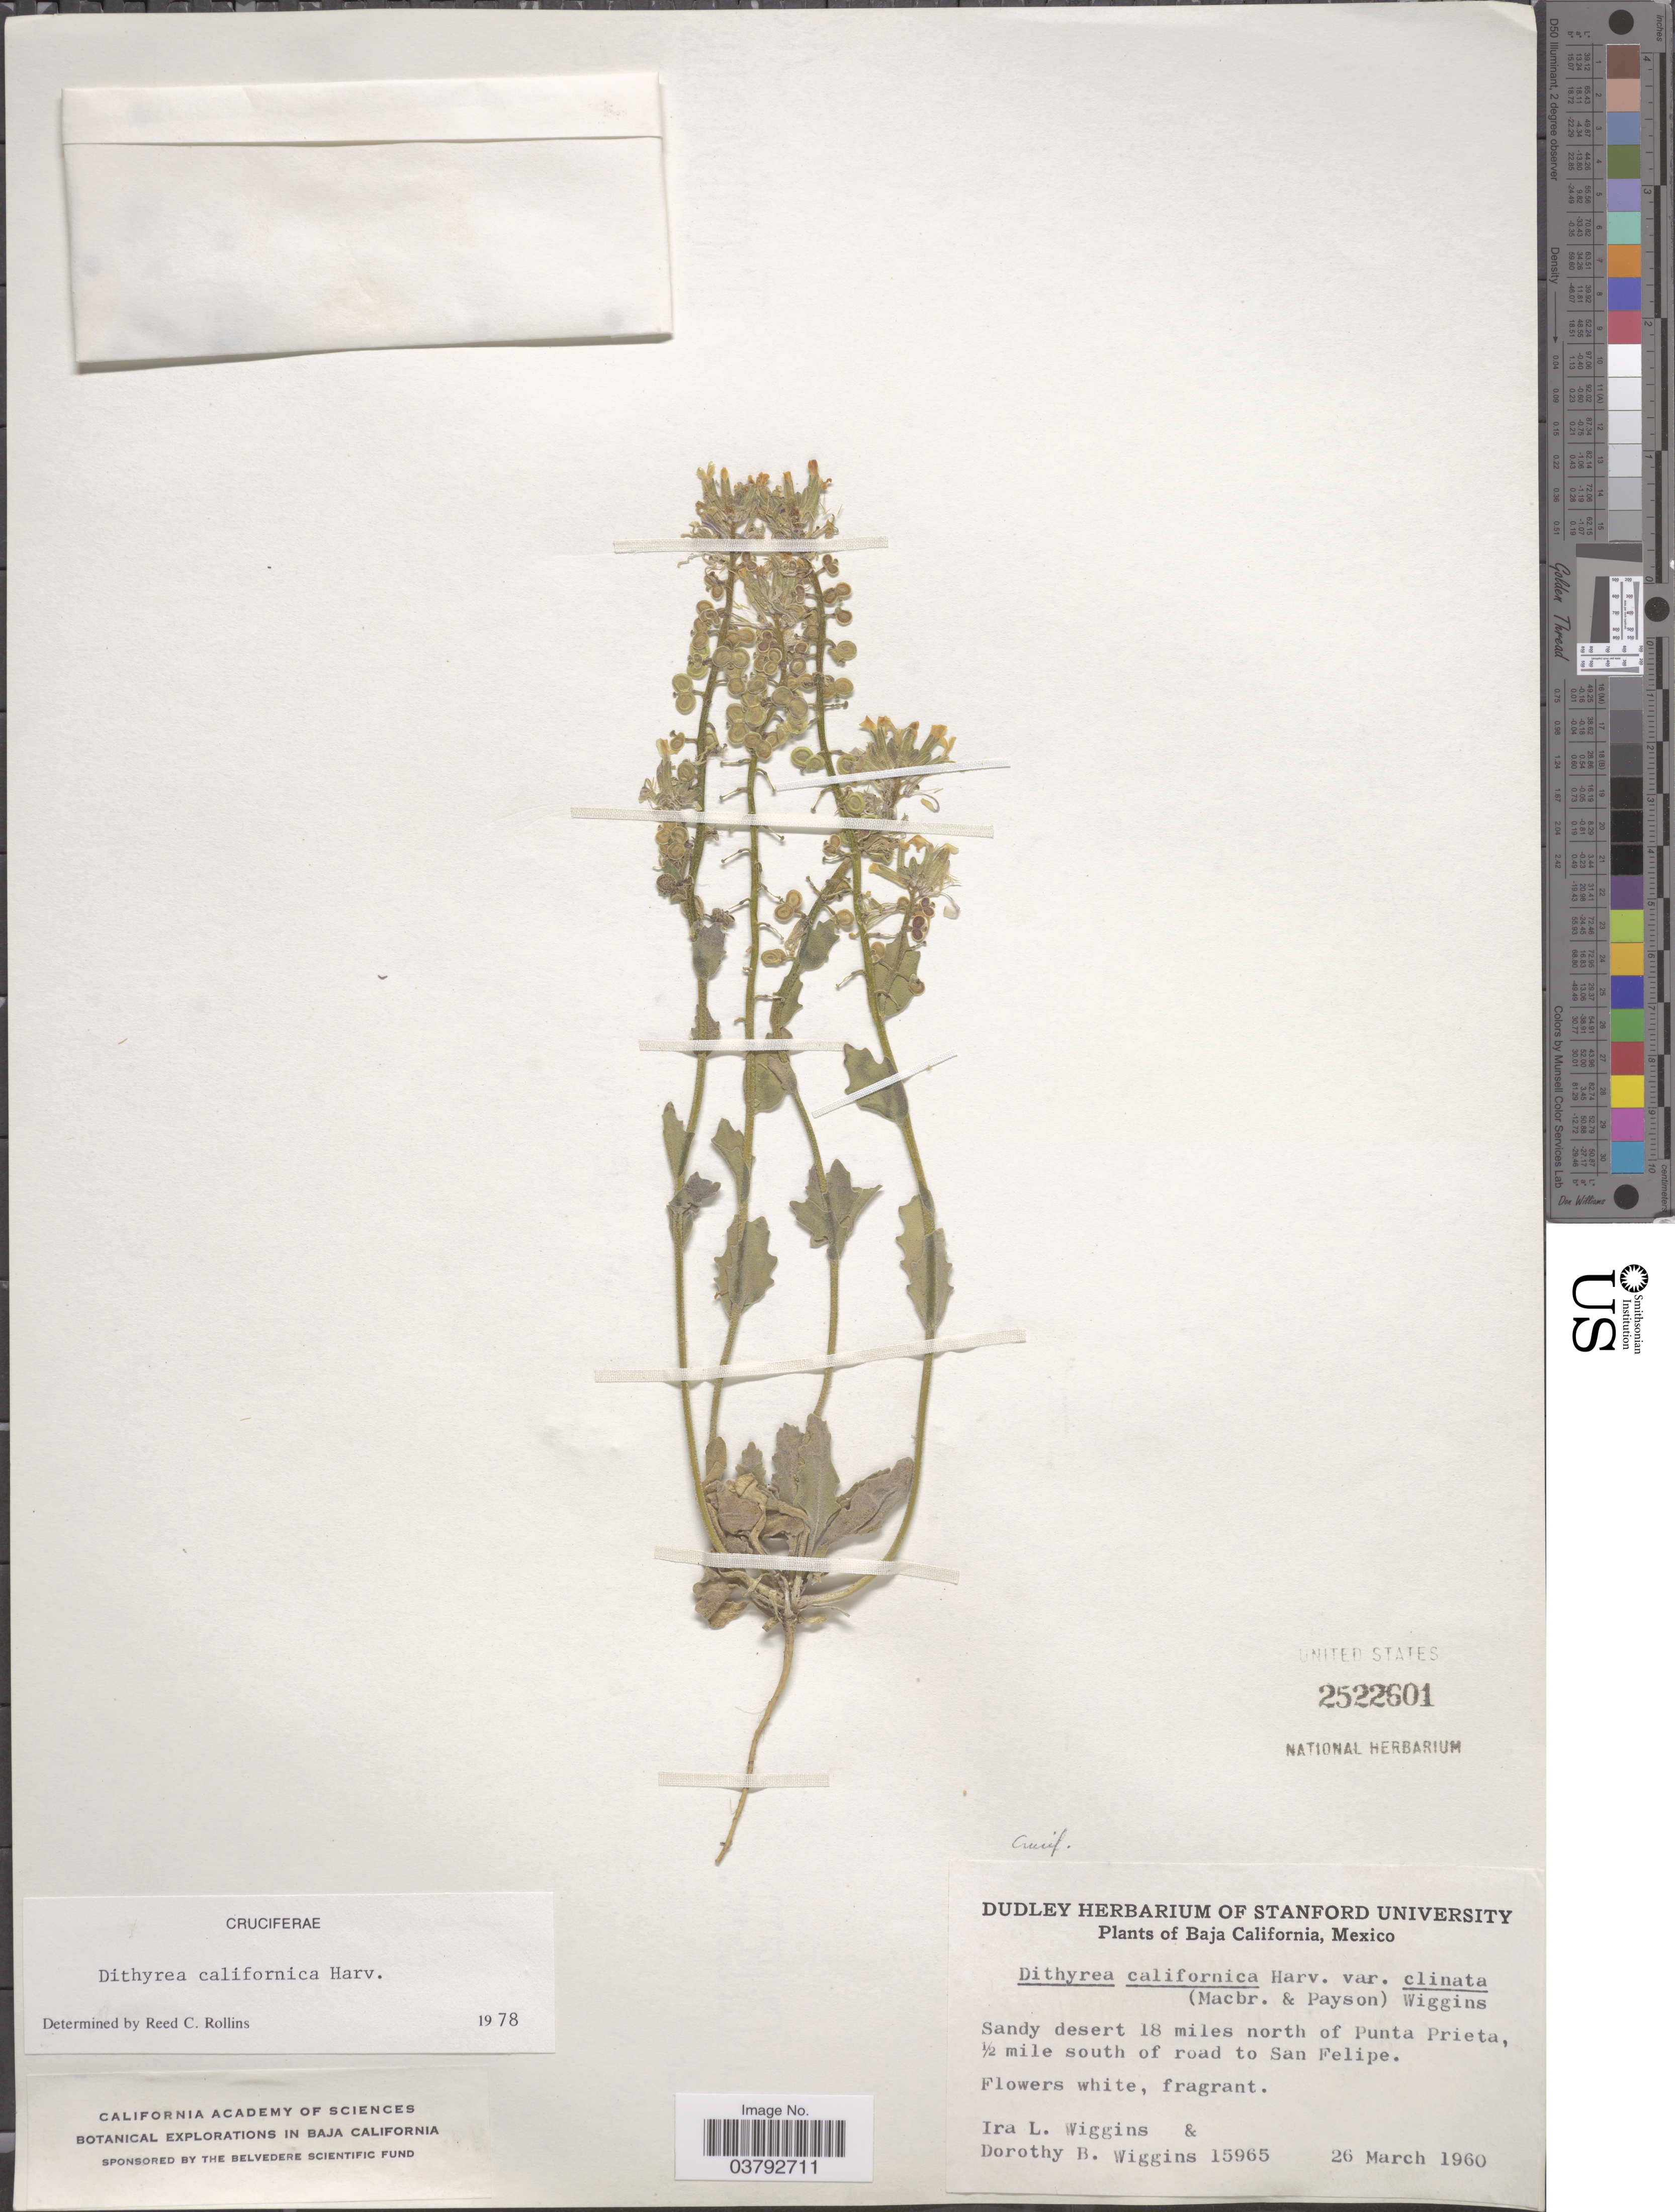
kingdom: Plantae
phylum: Tracheophyta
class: Magnoliopsida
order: Brassicales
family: Brassicaceae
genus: Dithyrea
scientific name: Dithyrea californica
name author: Harv.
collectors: I. L. Wiggins & D. B. Wiggins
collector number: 15965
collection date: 1960-03-26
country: Mexico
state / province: Baja California Norte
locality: Sandy desert 18 miles north of Punta Prieta, ½ mile south of road to San Felipe.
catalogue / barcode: US 2522601